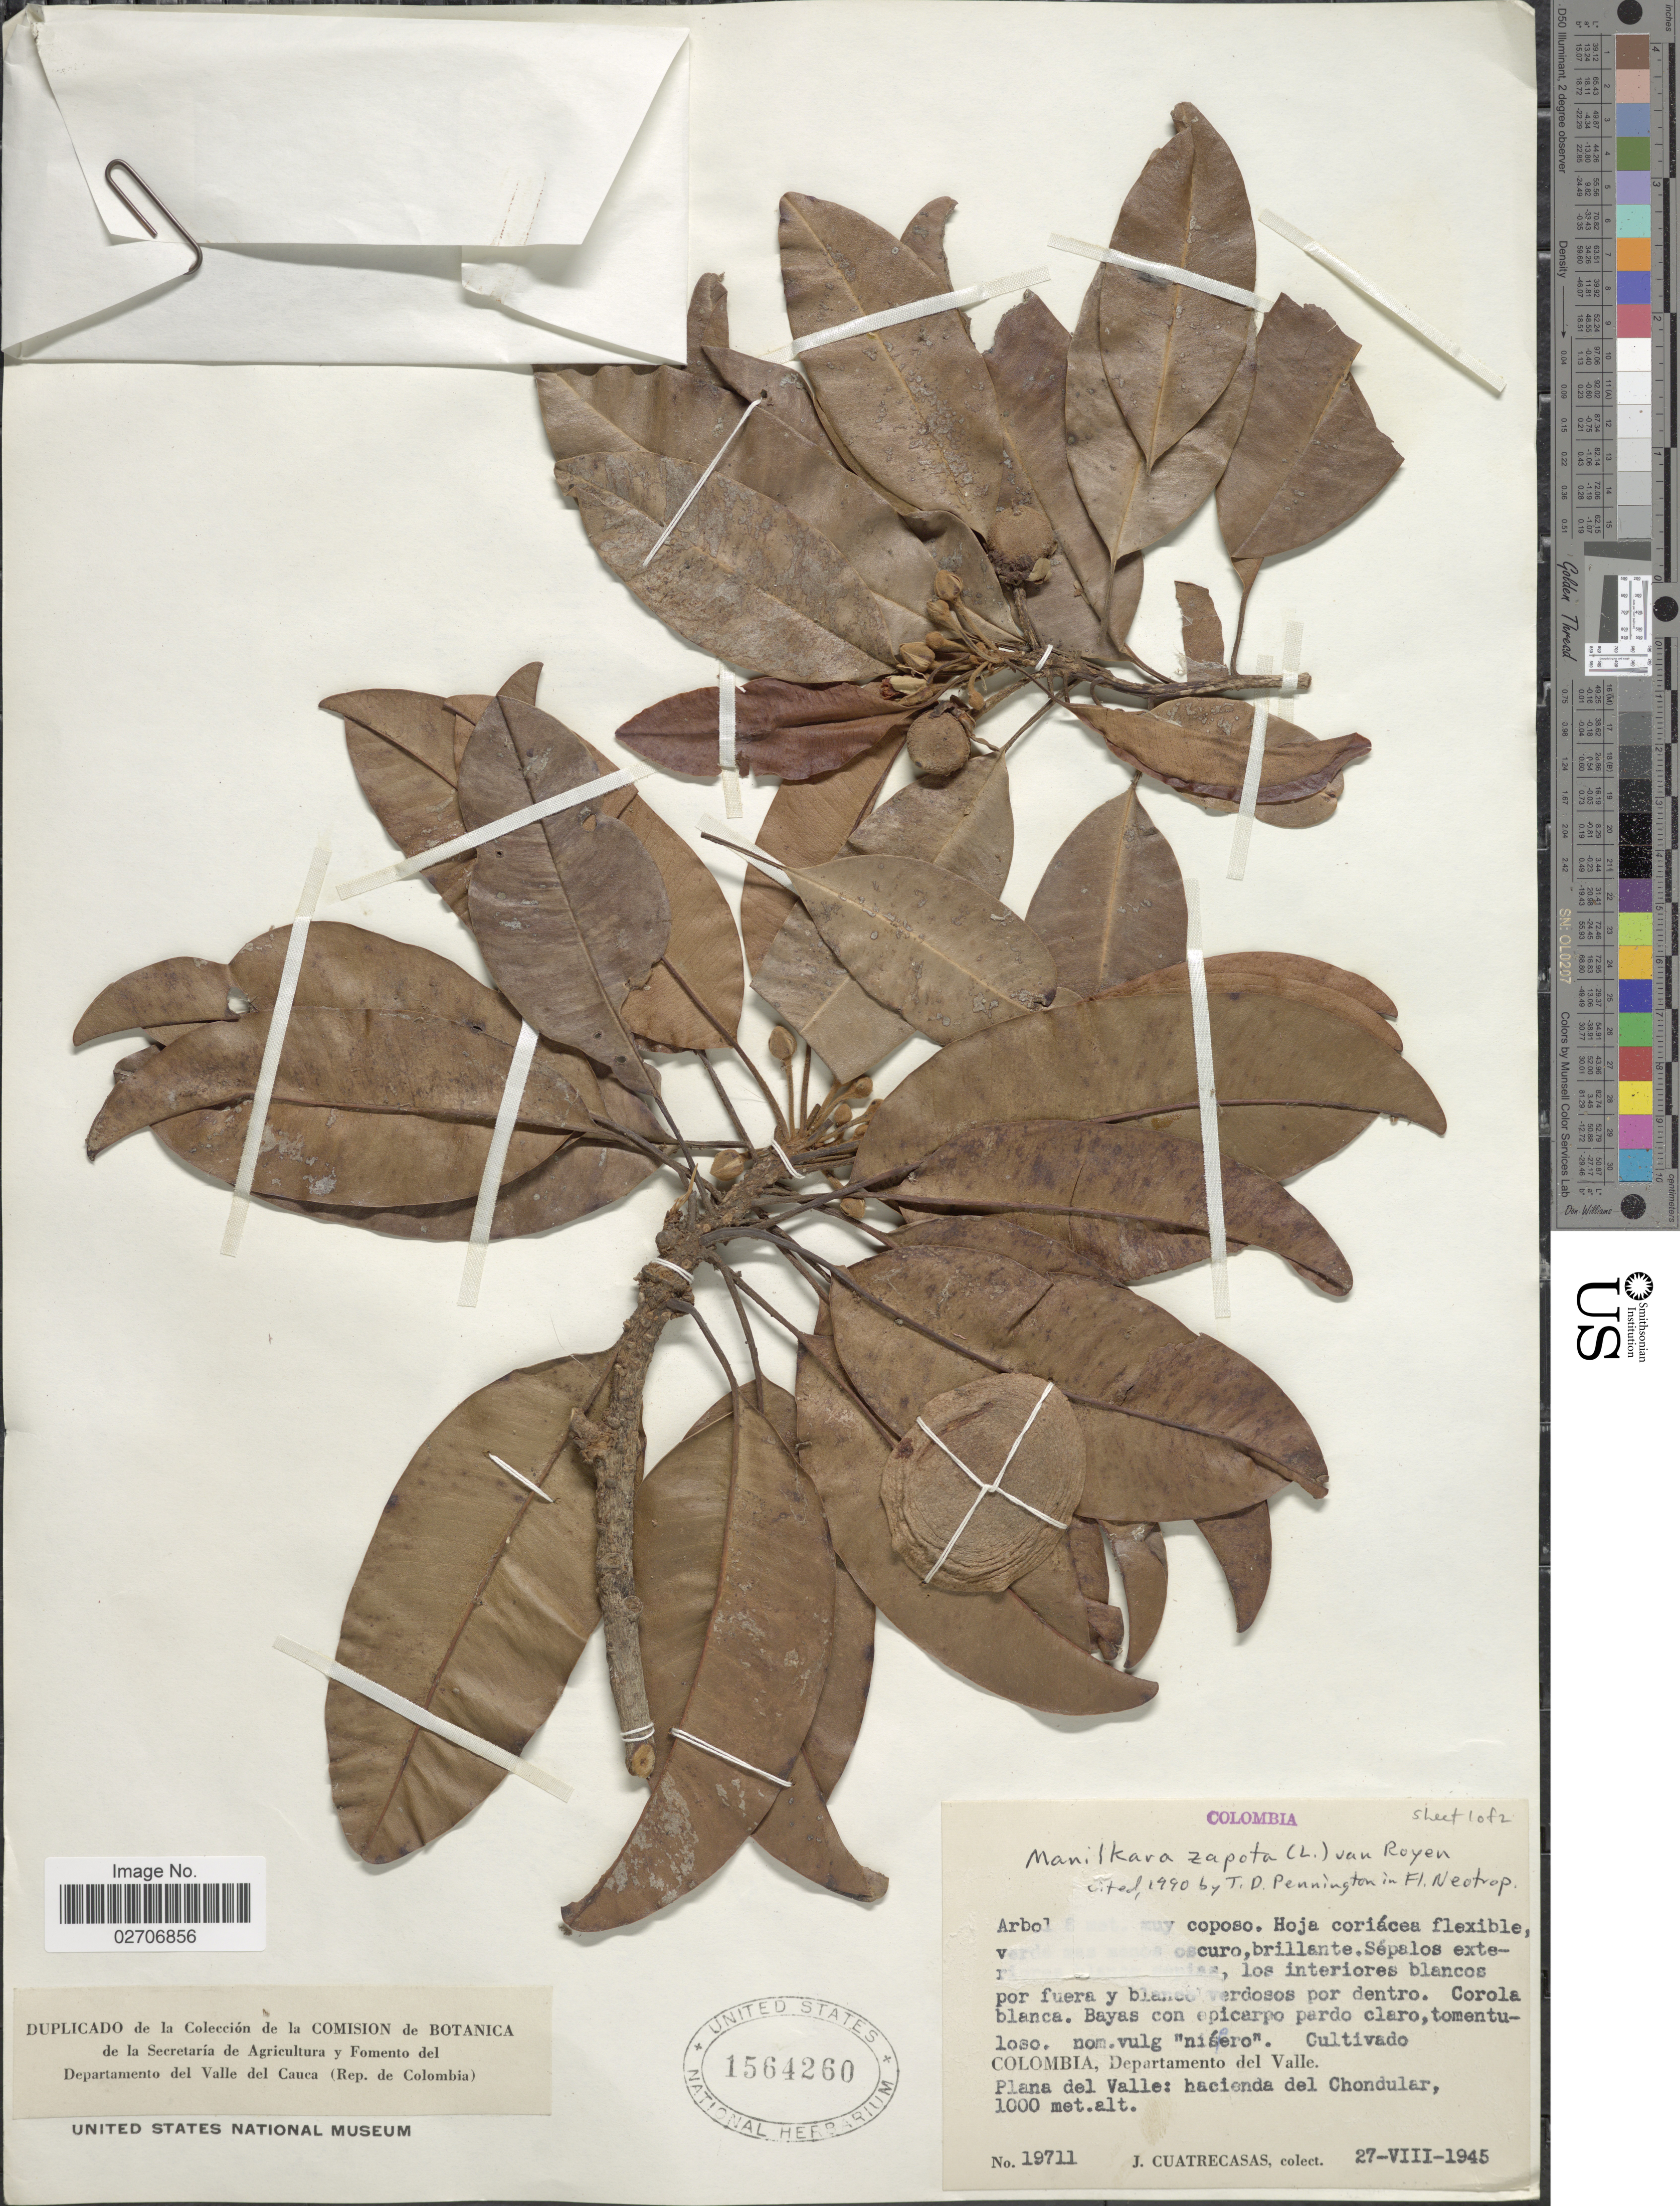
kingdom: Plantae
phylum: Tracheophyta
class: Magnoliopsida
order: Ericales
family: Sapotaceae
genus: Manilkara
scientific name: Manilkara zapota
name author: (L.) P. Royen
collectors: J. Cuatrecasas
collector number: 19711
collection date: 1945-08-27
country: Colombia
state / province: Valle del Cauca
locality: Departamento del Valle, Plana del Valle: hacienda del Chondular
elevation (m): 1000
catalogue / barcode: US 1564260